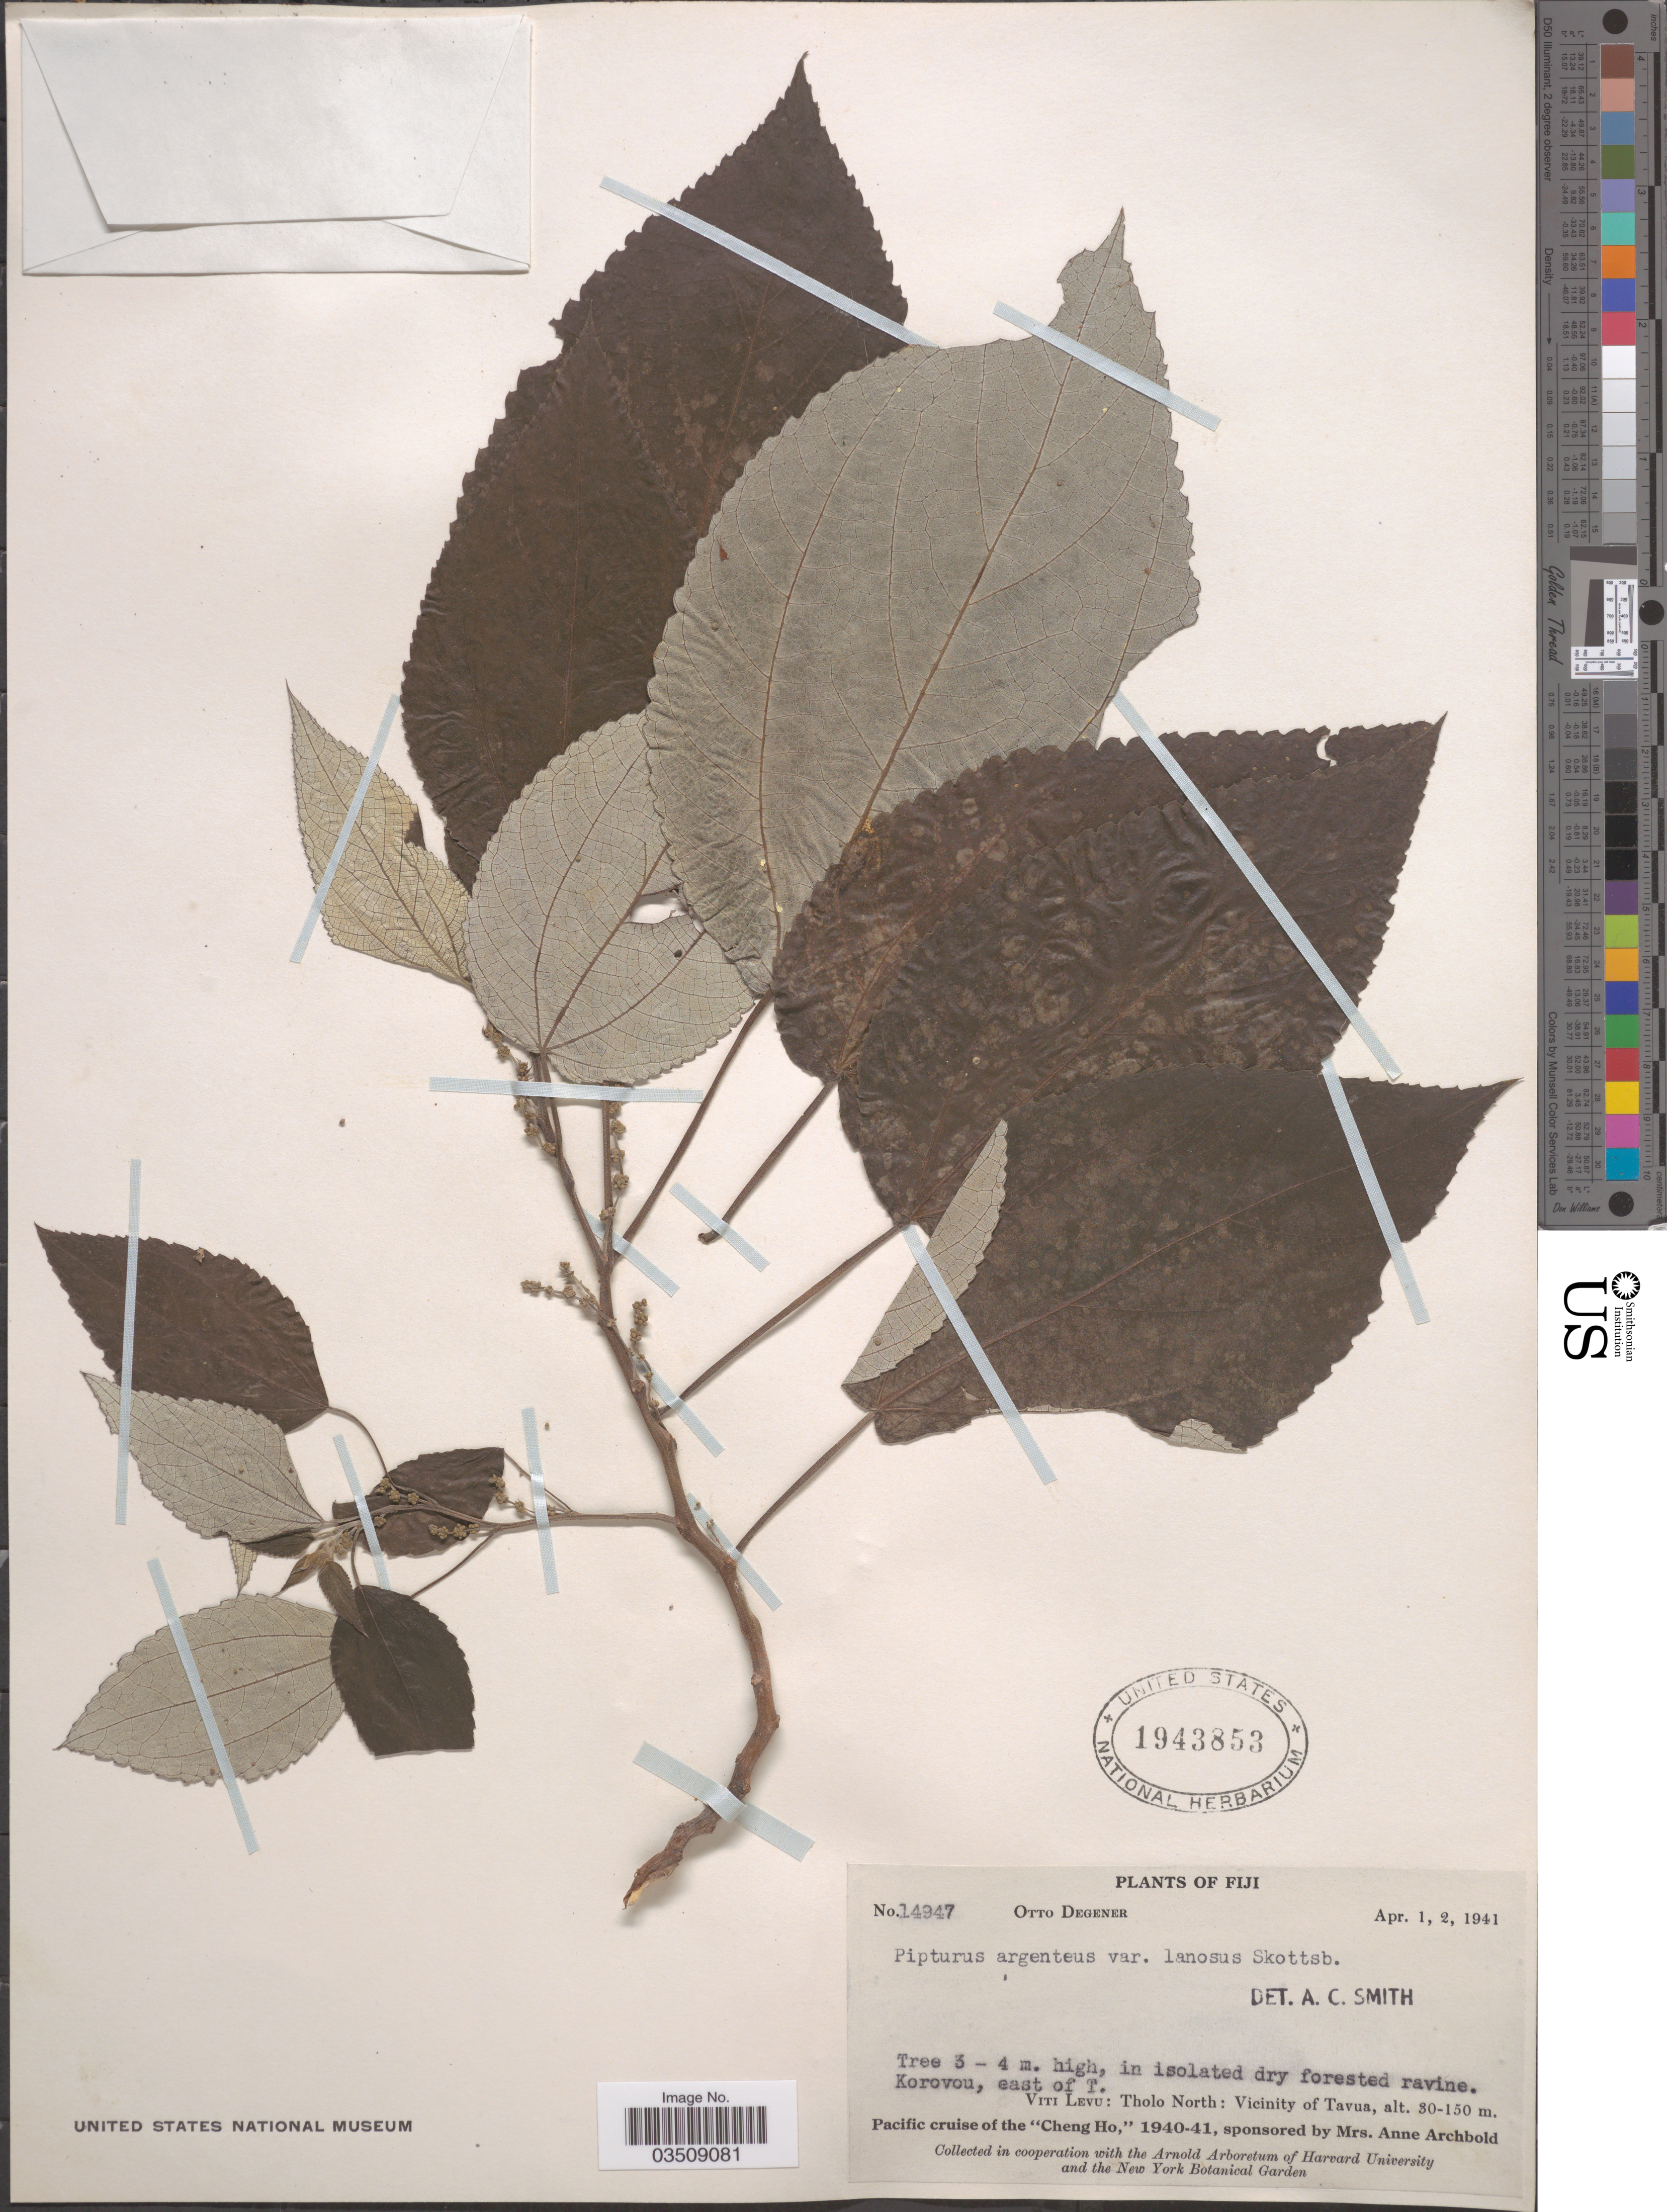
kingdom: Plantae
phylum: Tracheophyta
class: Magnoliopsida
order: Rosales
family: Urticaceae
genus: Pipturus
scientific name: Pipturus argenteus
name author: (G. Forst.) Wedd.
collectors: O. Degener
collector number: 14947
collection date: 1941-04-01/1941-04-02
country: Fiji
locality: In isolated dry forested ravine. Korovou, east of T. Viti Levu: Tholo North: Vicinity of Tavua.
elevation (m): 30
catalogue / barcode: US 1943853